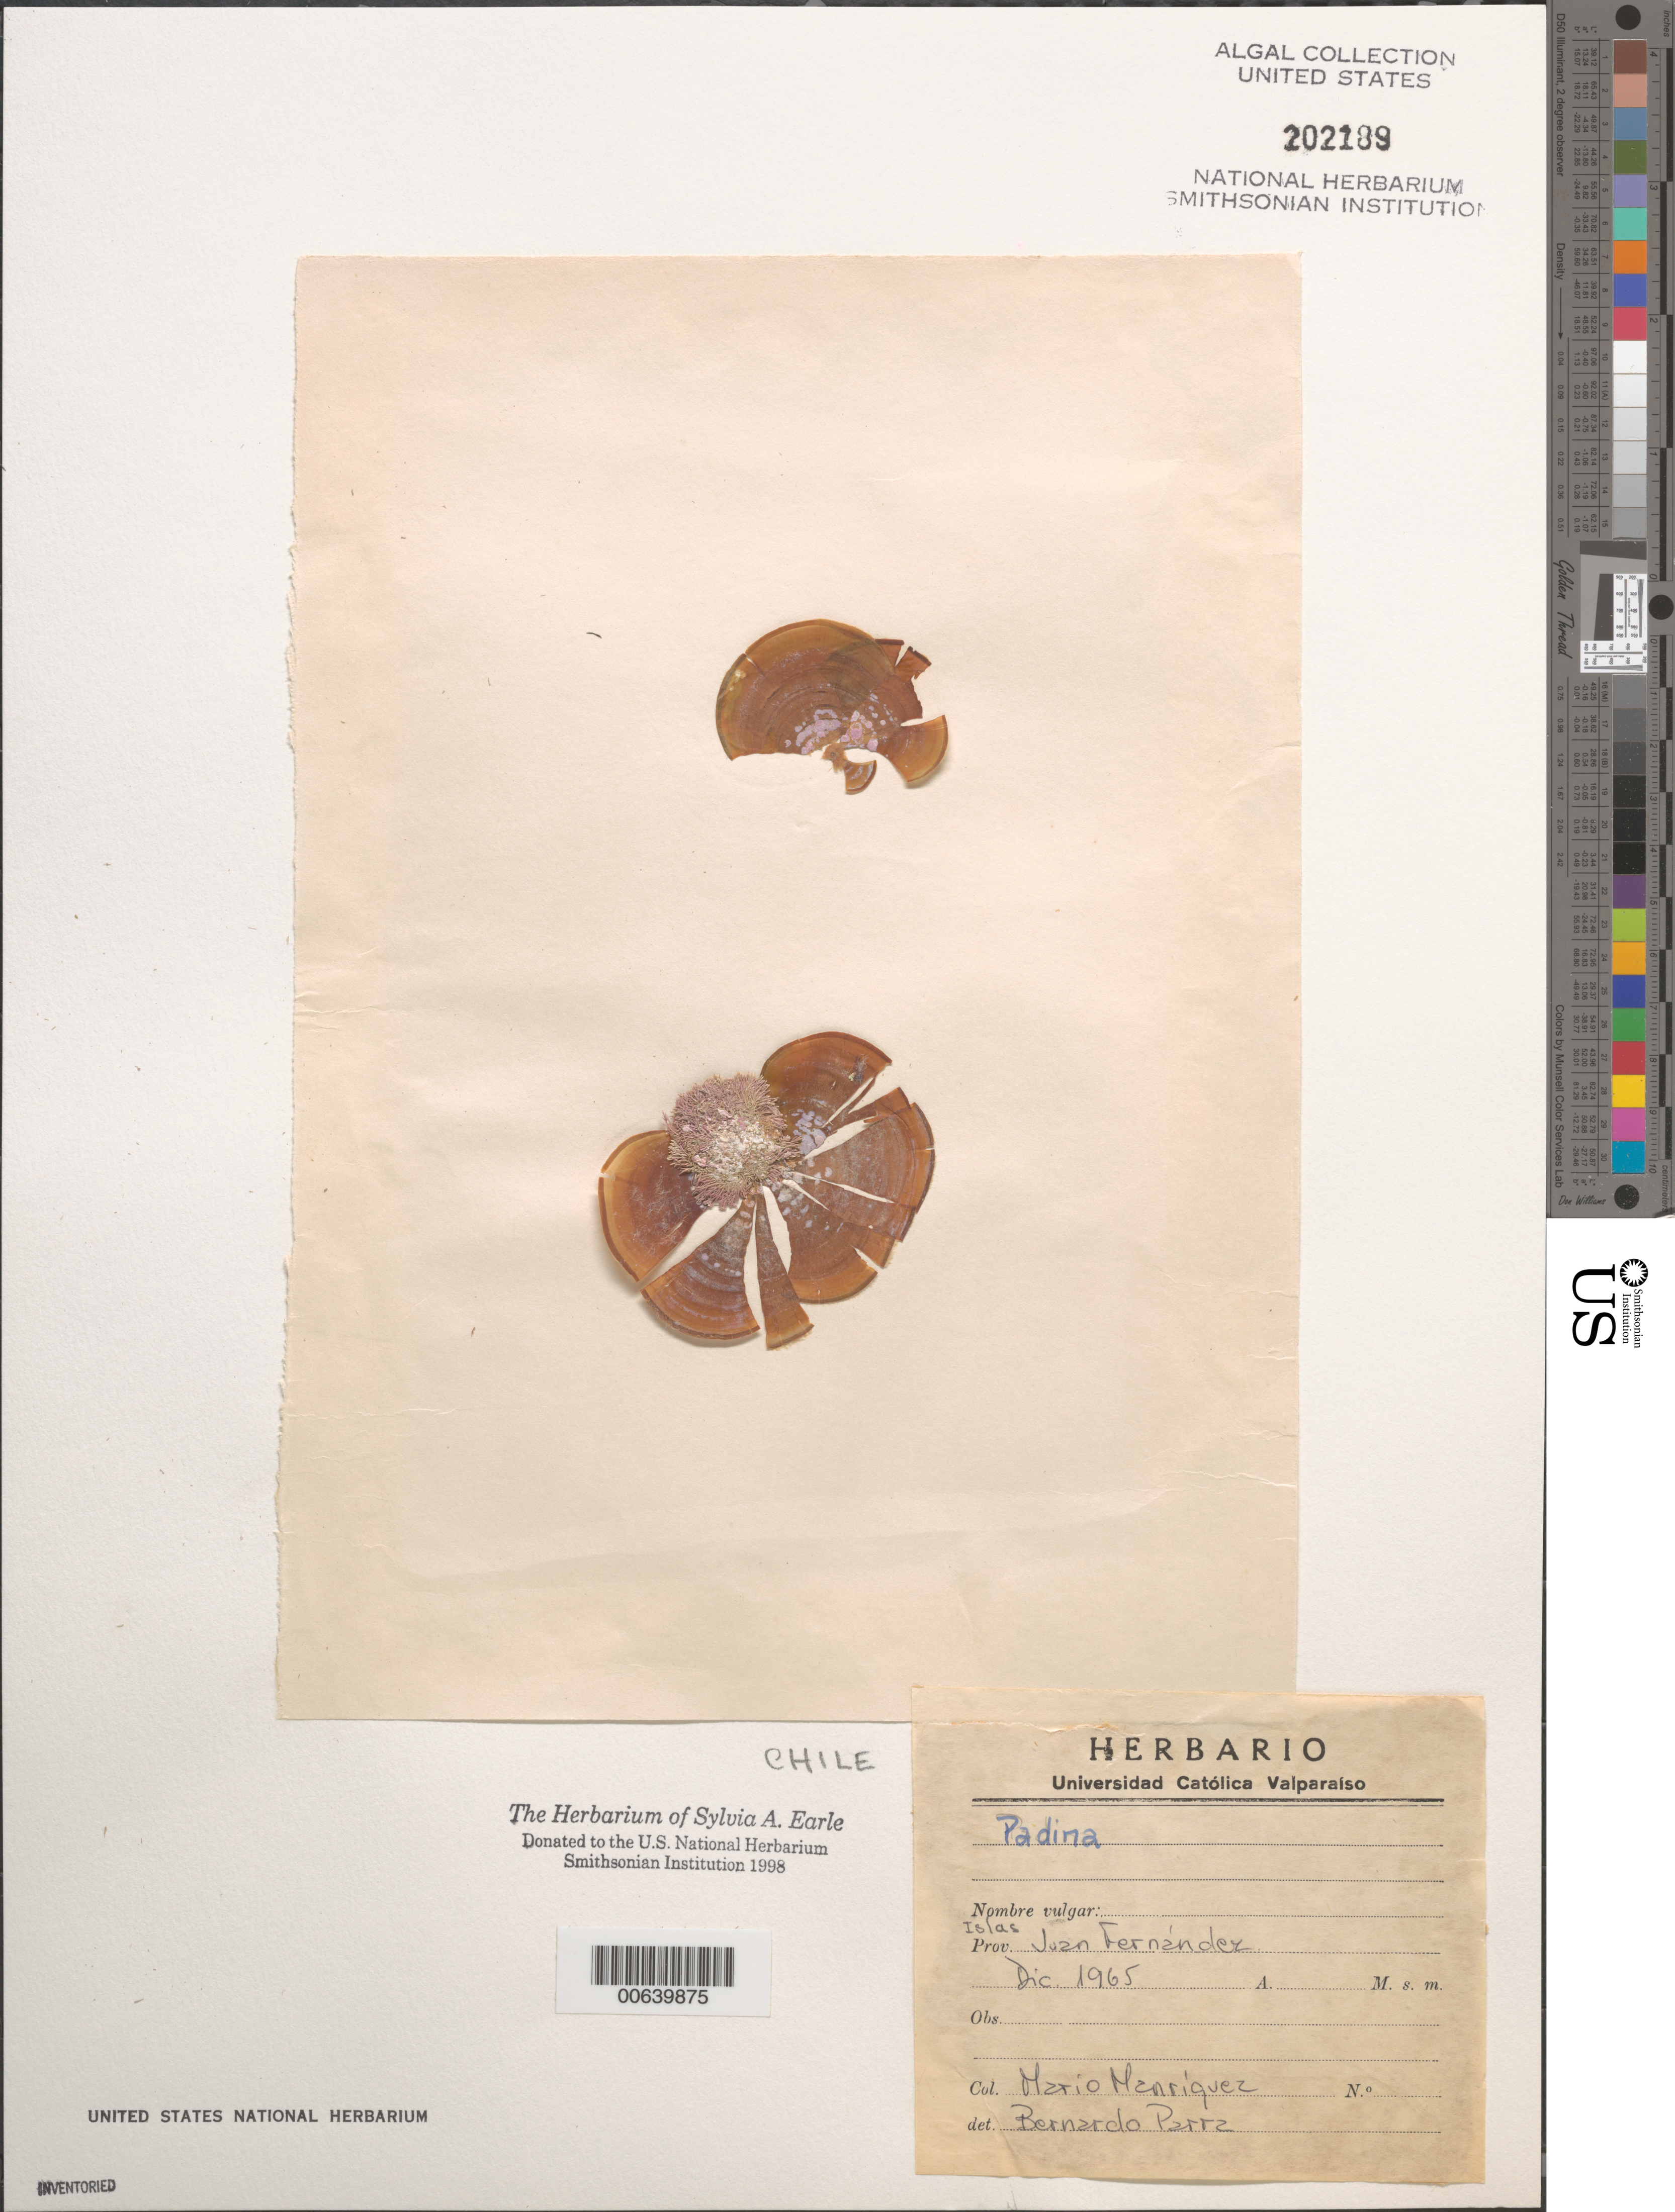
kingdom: Chromista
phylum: Ochrophyta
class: Phaeophyceae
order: Dictyotales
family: Dictyotaceae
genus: Padina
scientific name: Padina sp.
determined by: Parra L., Bernardo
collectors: M. Manriquez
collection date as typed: Dec 1965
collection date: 1965-12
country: Chile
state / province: Valparaíso (V)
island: Islas Juan Fernández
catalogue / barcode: US 202189